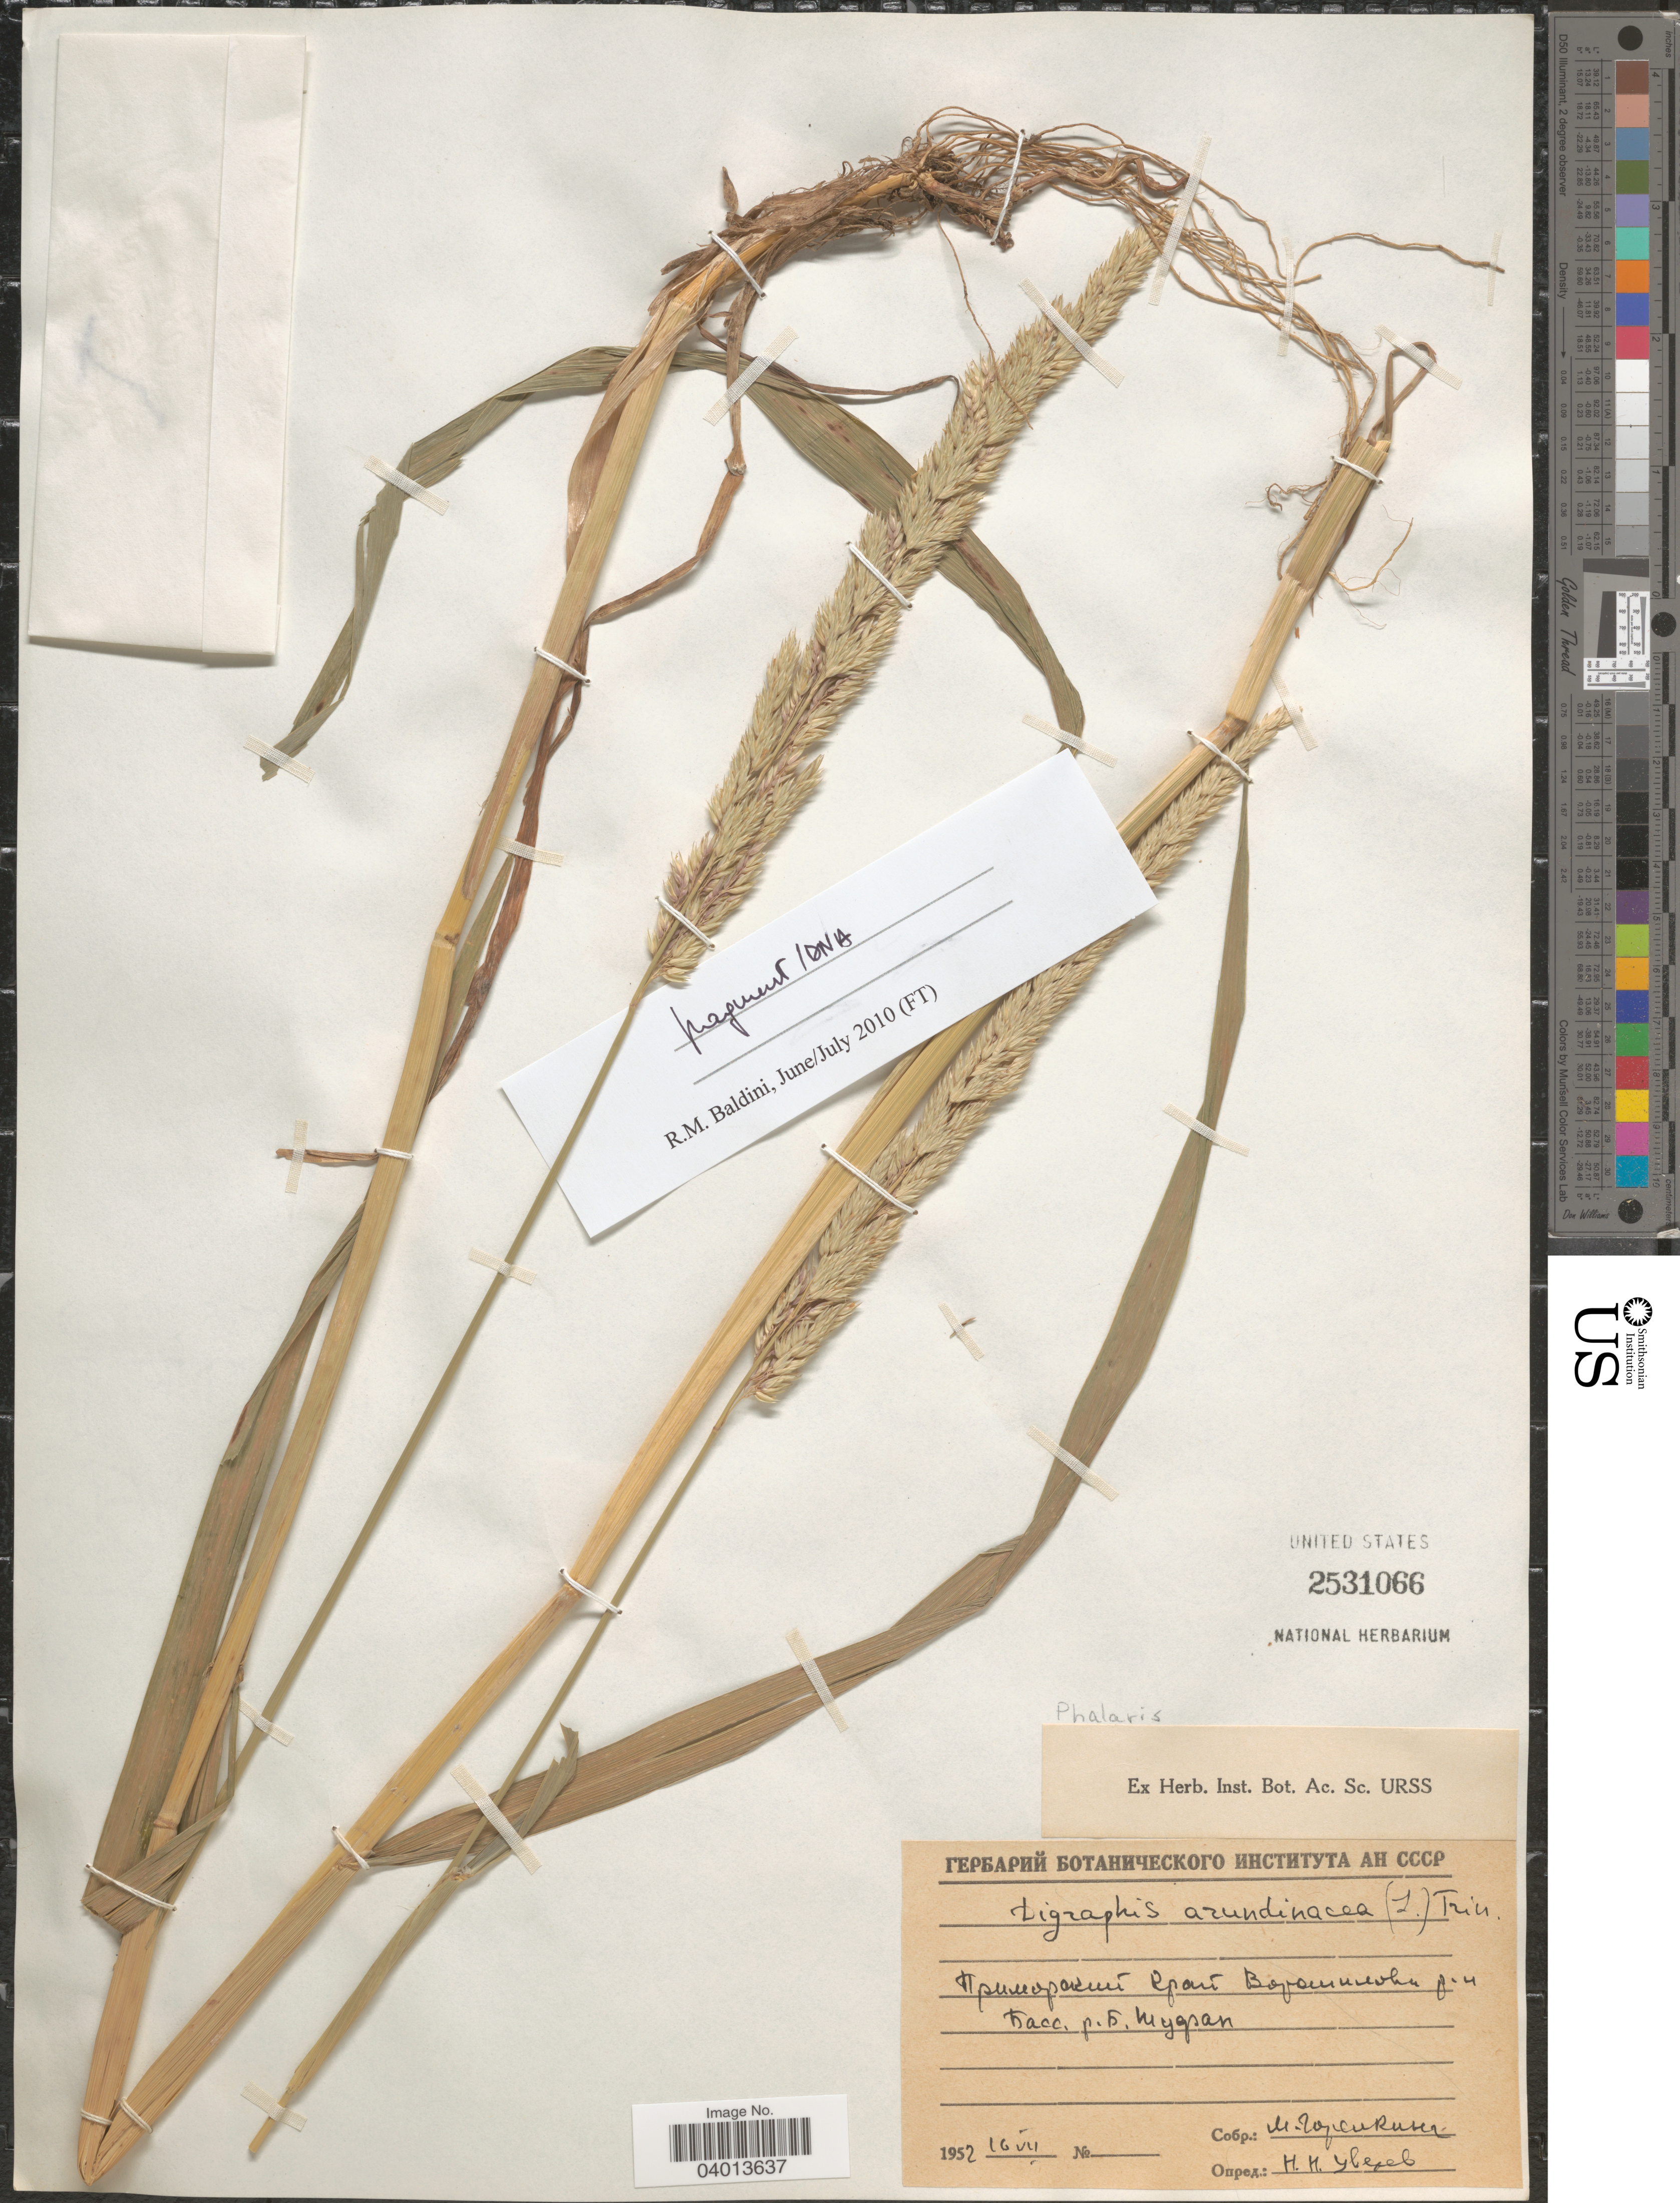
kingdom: Plantae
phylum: Tracheophyta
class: Liliopsida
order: Poales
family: Poaceae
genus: Phalaris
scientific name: Phalaris arundinacea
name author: L.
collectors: M. Gorelkina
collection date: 1952-07-16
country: Russian Federation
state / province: Primorsky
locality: Basin of river Shufan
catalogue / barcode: US 2531066